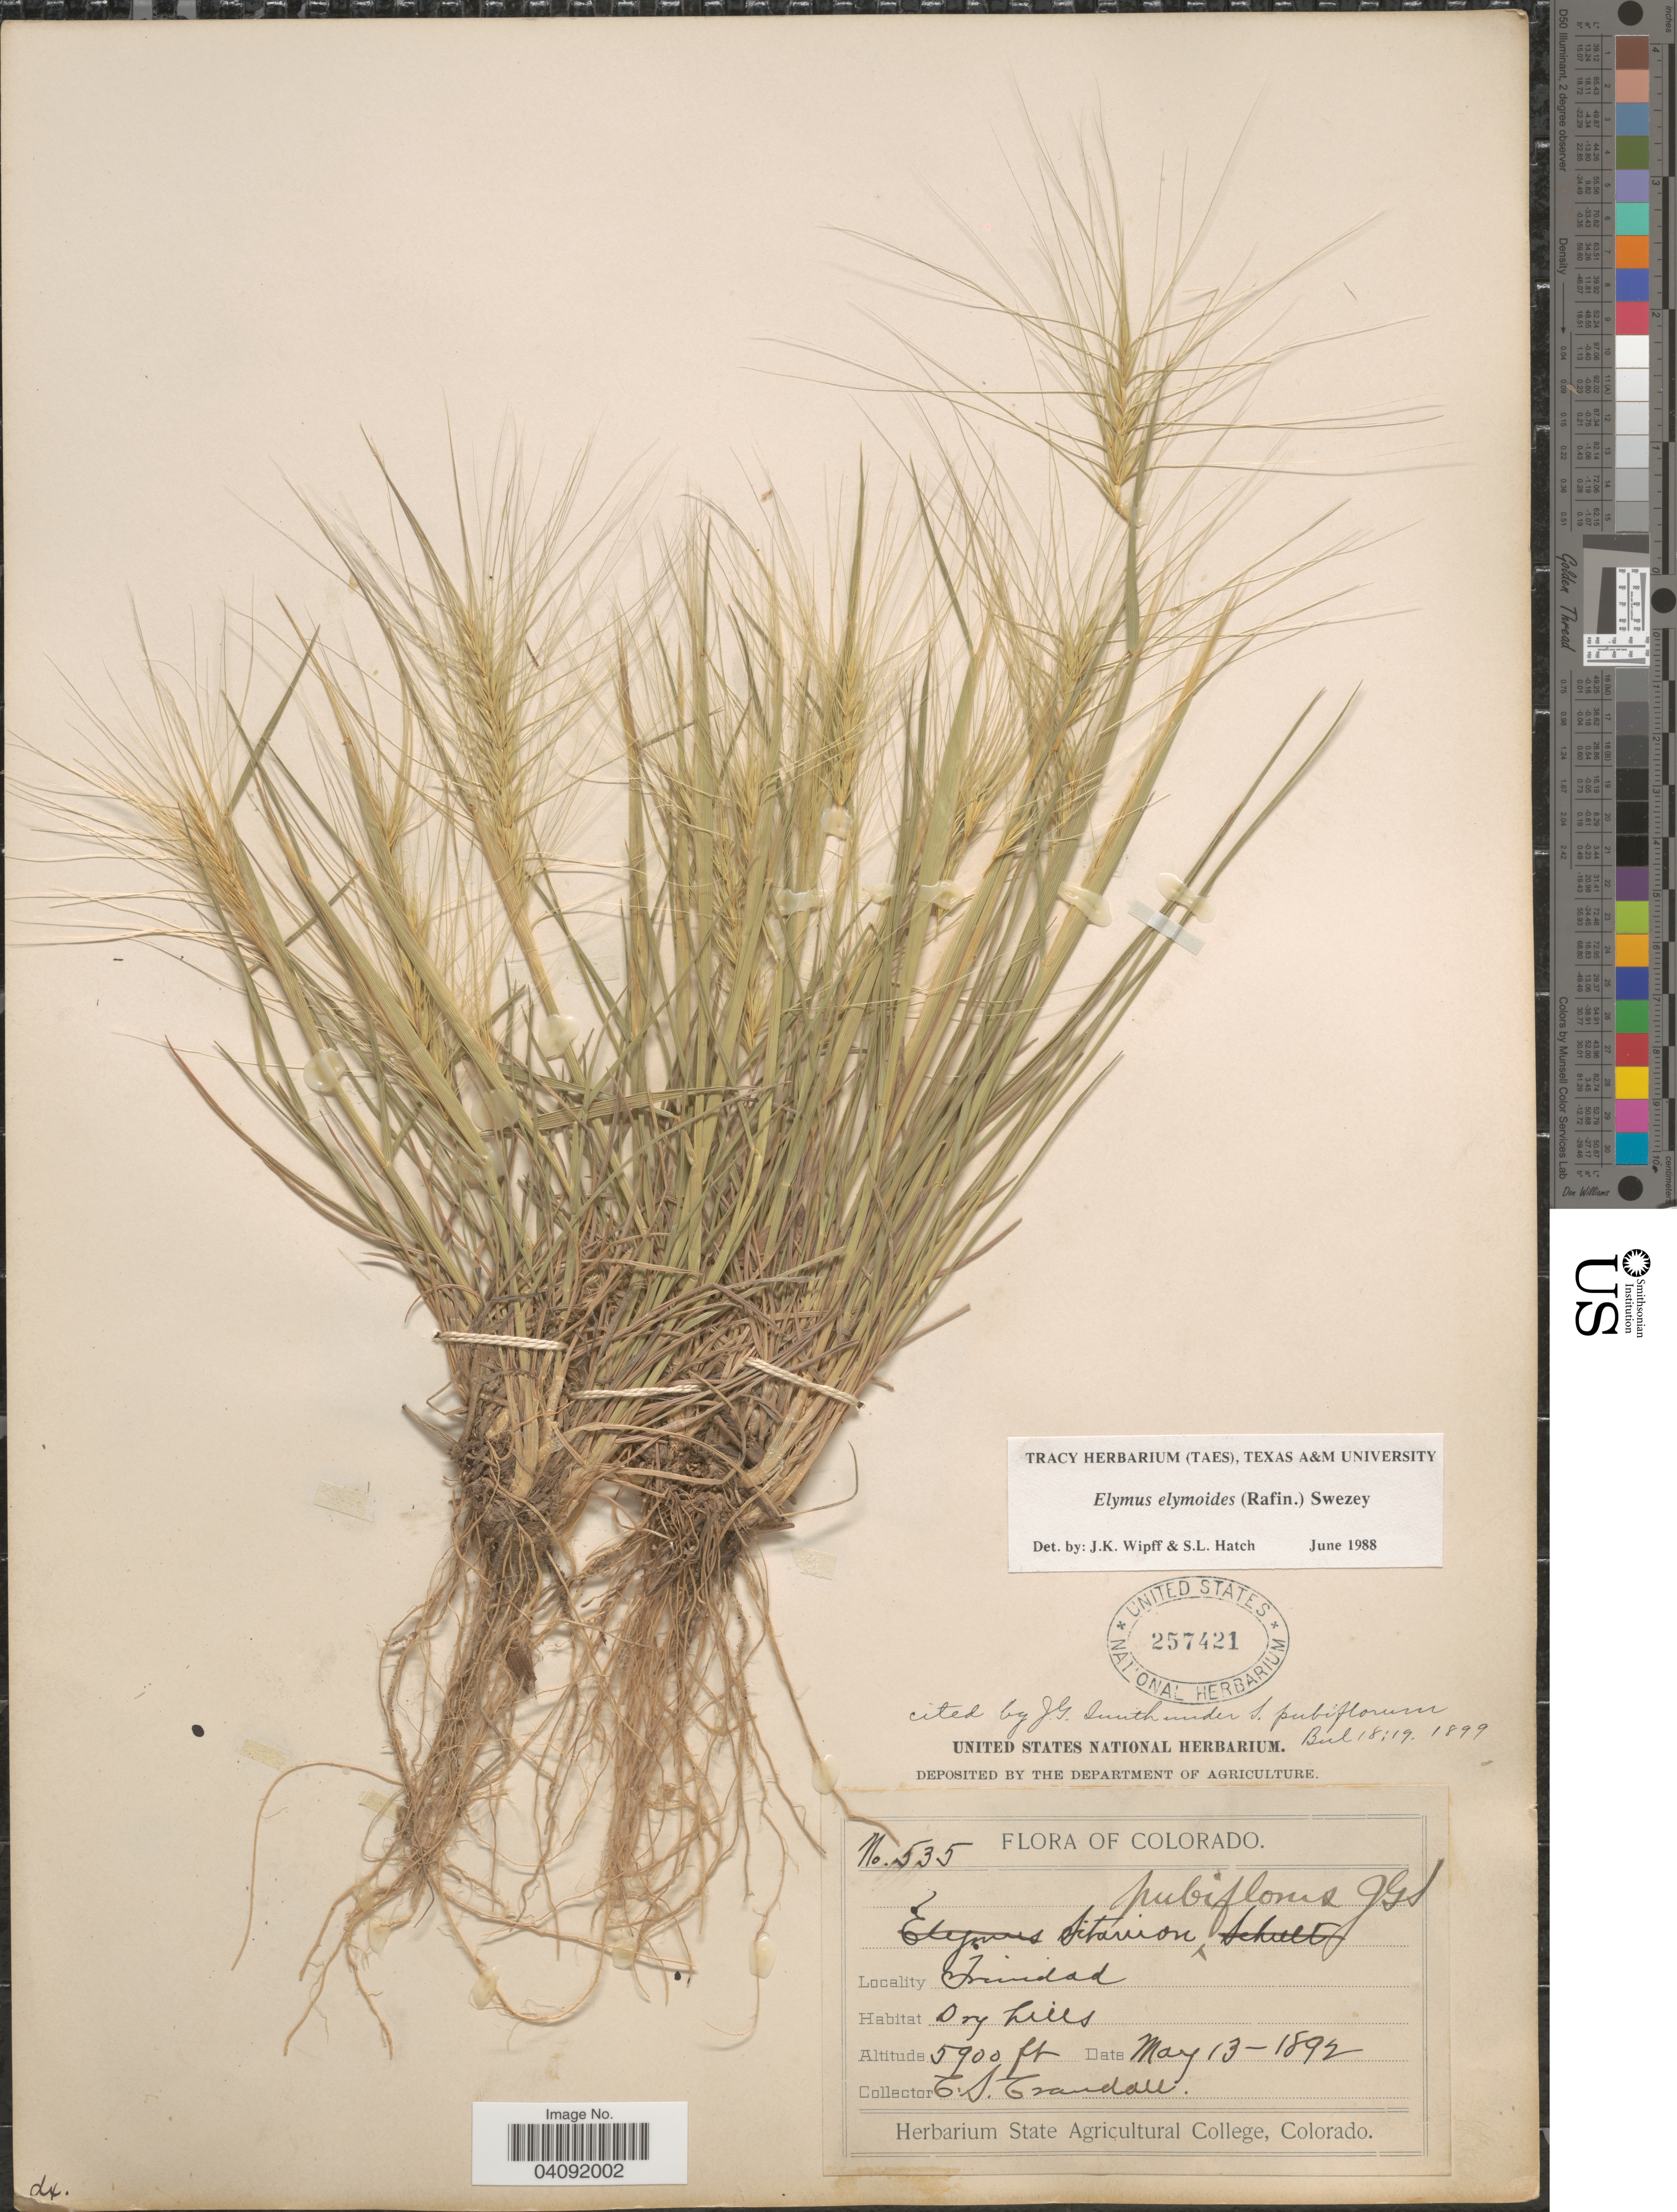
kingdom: Plantae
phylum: Tracheophyta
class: Liliopsida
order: Poales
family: Poaceae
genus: Elymus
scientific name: Elymus elymoides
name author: (Raf.) Swezey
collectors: C. Crandall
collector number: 535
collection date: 1892-05-13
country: United States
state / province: Colorado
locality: Trinidad. Dry hills.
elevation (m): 1798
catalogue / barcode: US 257421